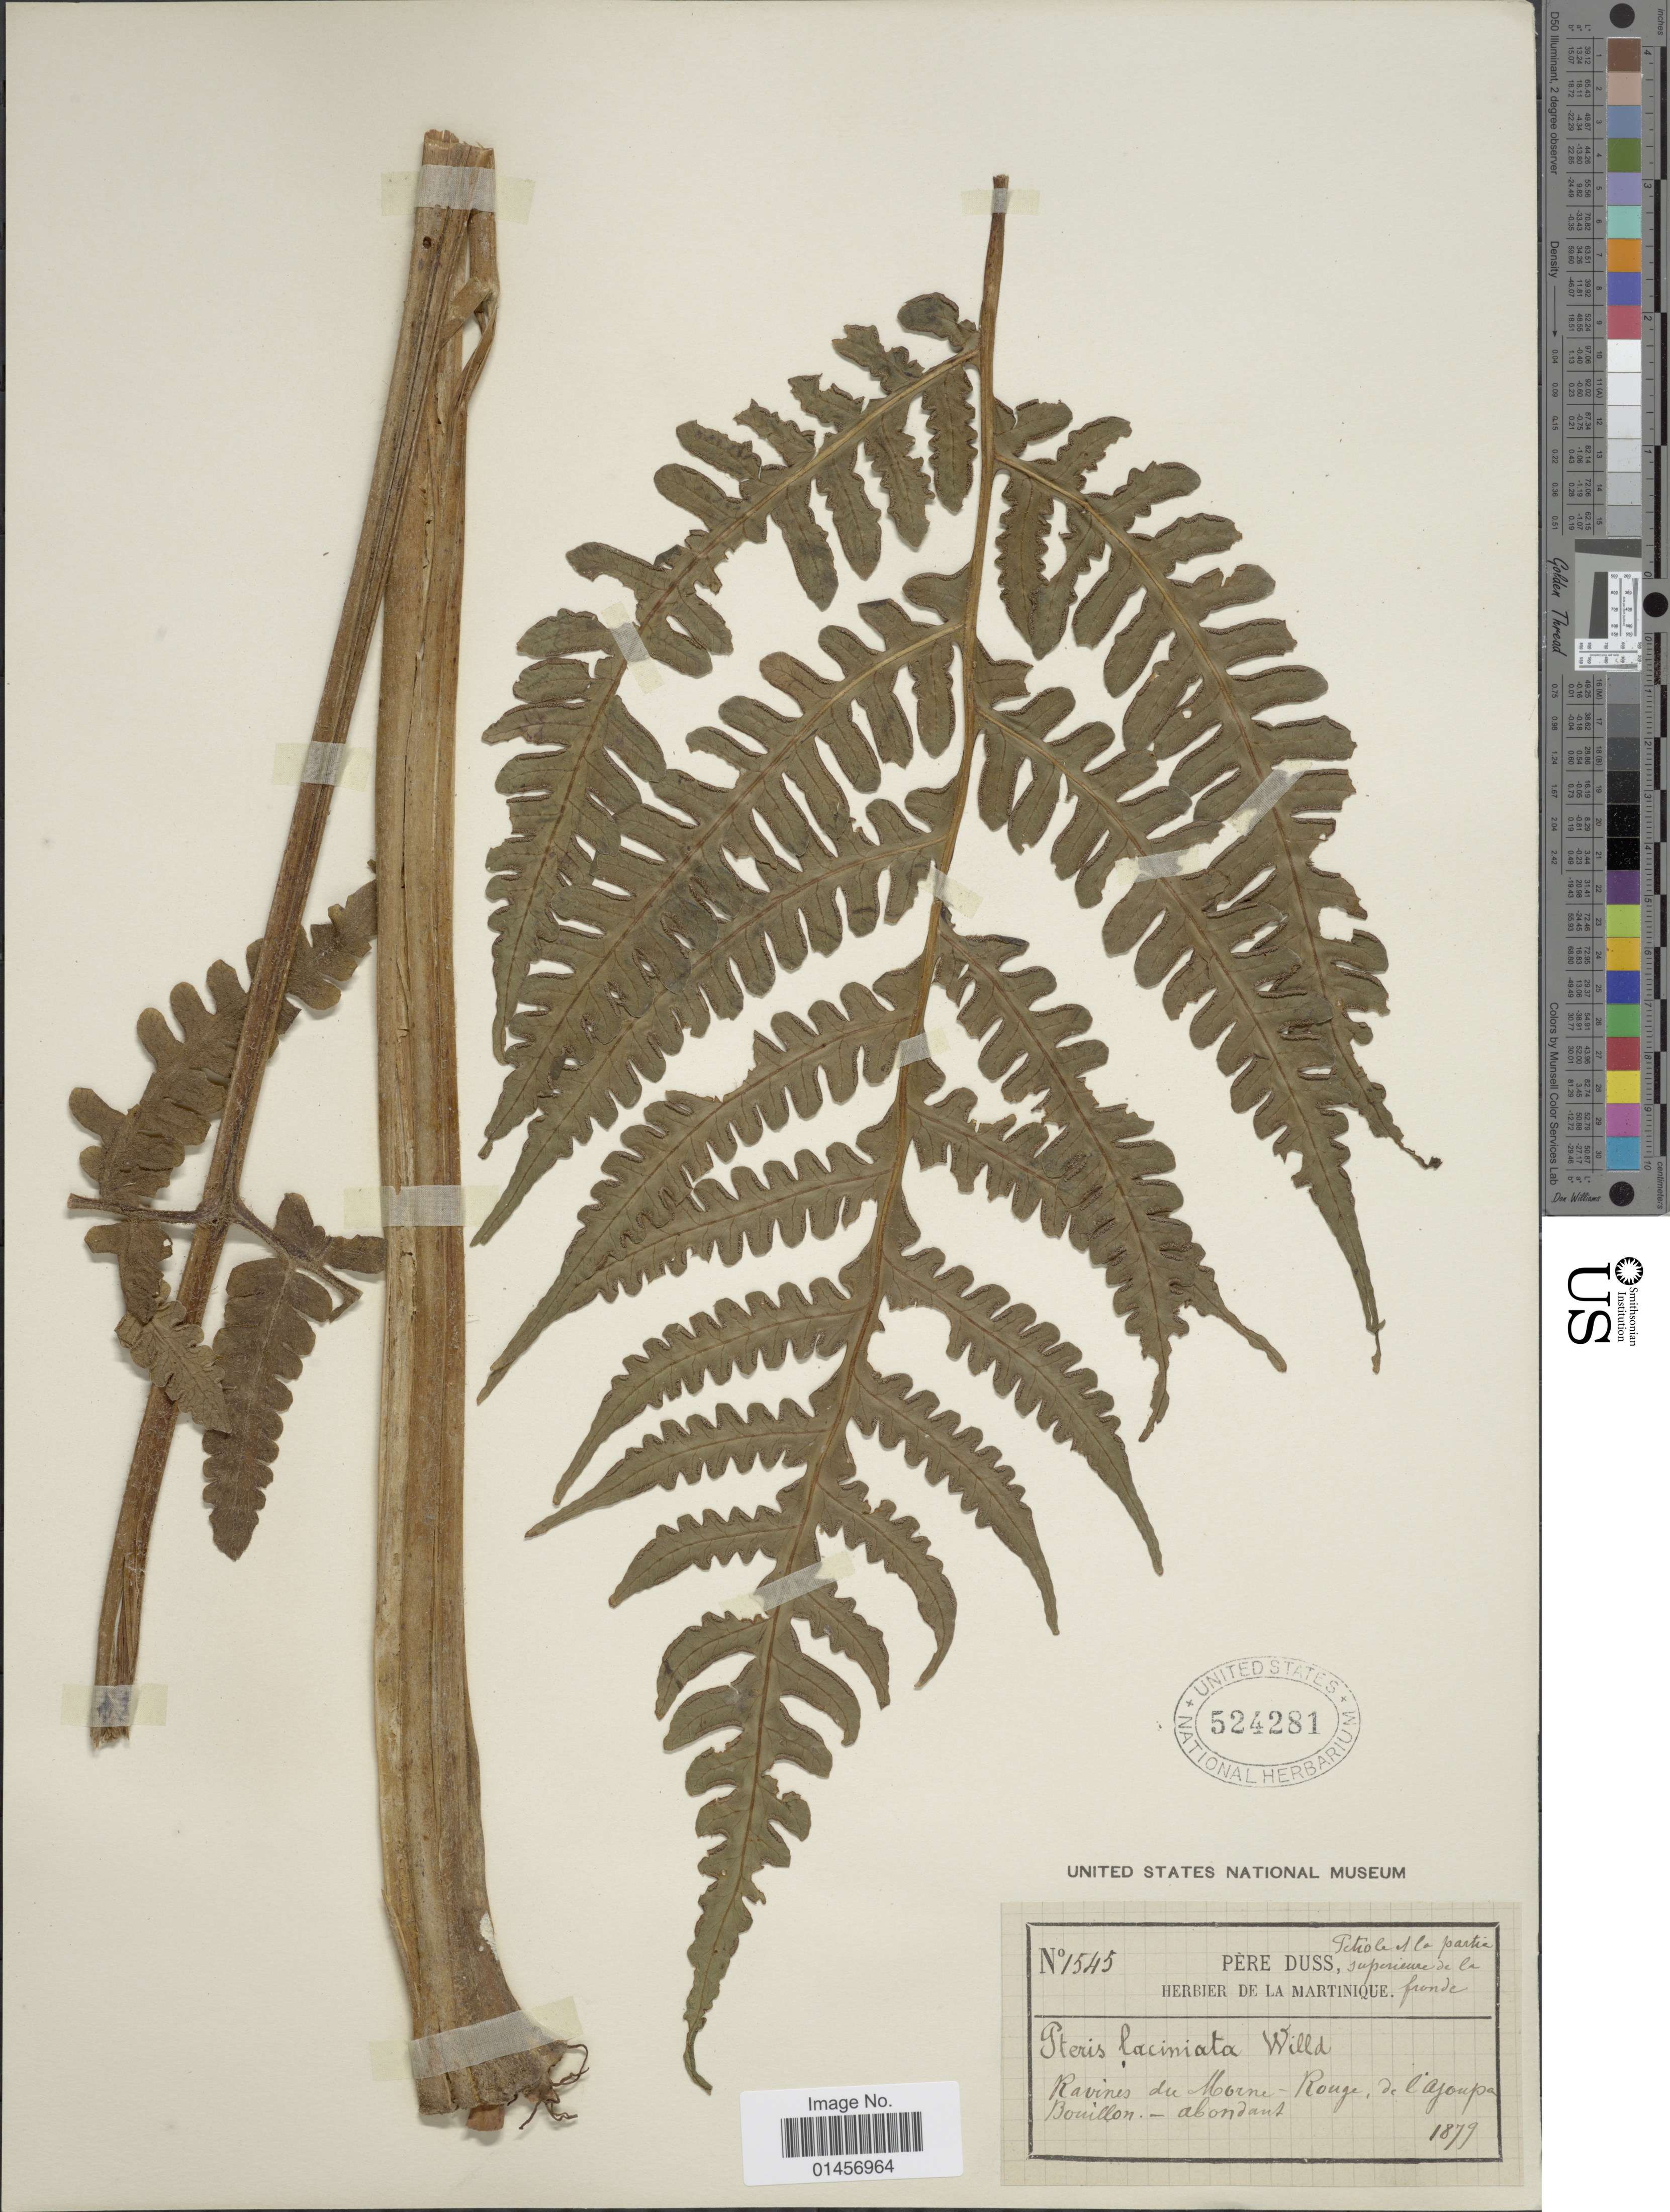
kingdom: Plantae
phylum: Tracheophyta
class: Polypodiopsida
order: Polypodiales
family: Lonchitidaceae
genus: Lonchitis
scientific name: Lonchitis hirsuta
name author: L.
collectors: Père Duss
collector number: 1545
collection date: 1879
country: Martinique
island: Martinique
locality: Ravines du Morne - Rouge, de l'Ajoupa-Bouillon, abondant.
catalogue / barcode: US 524281